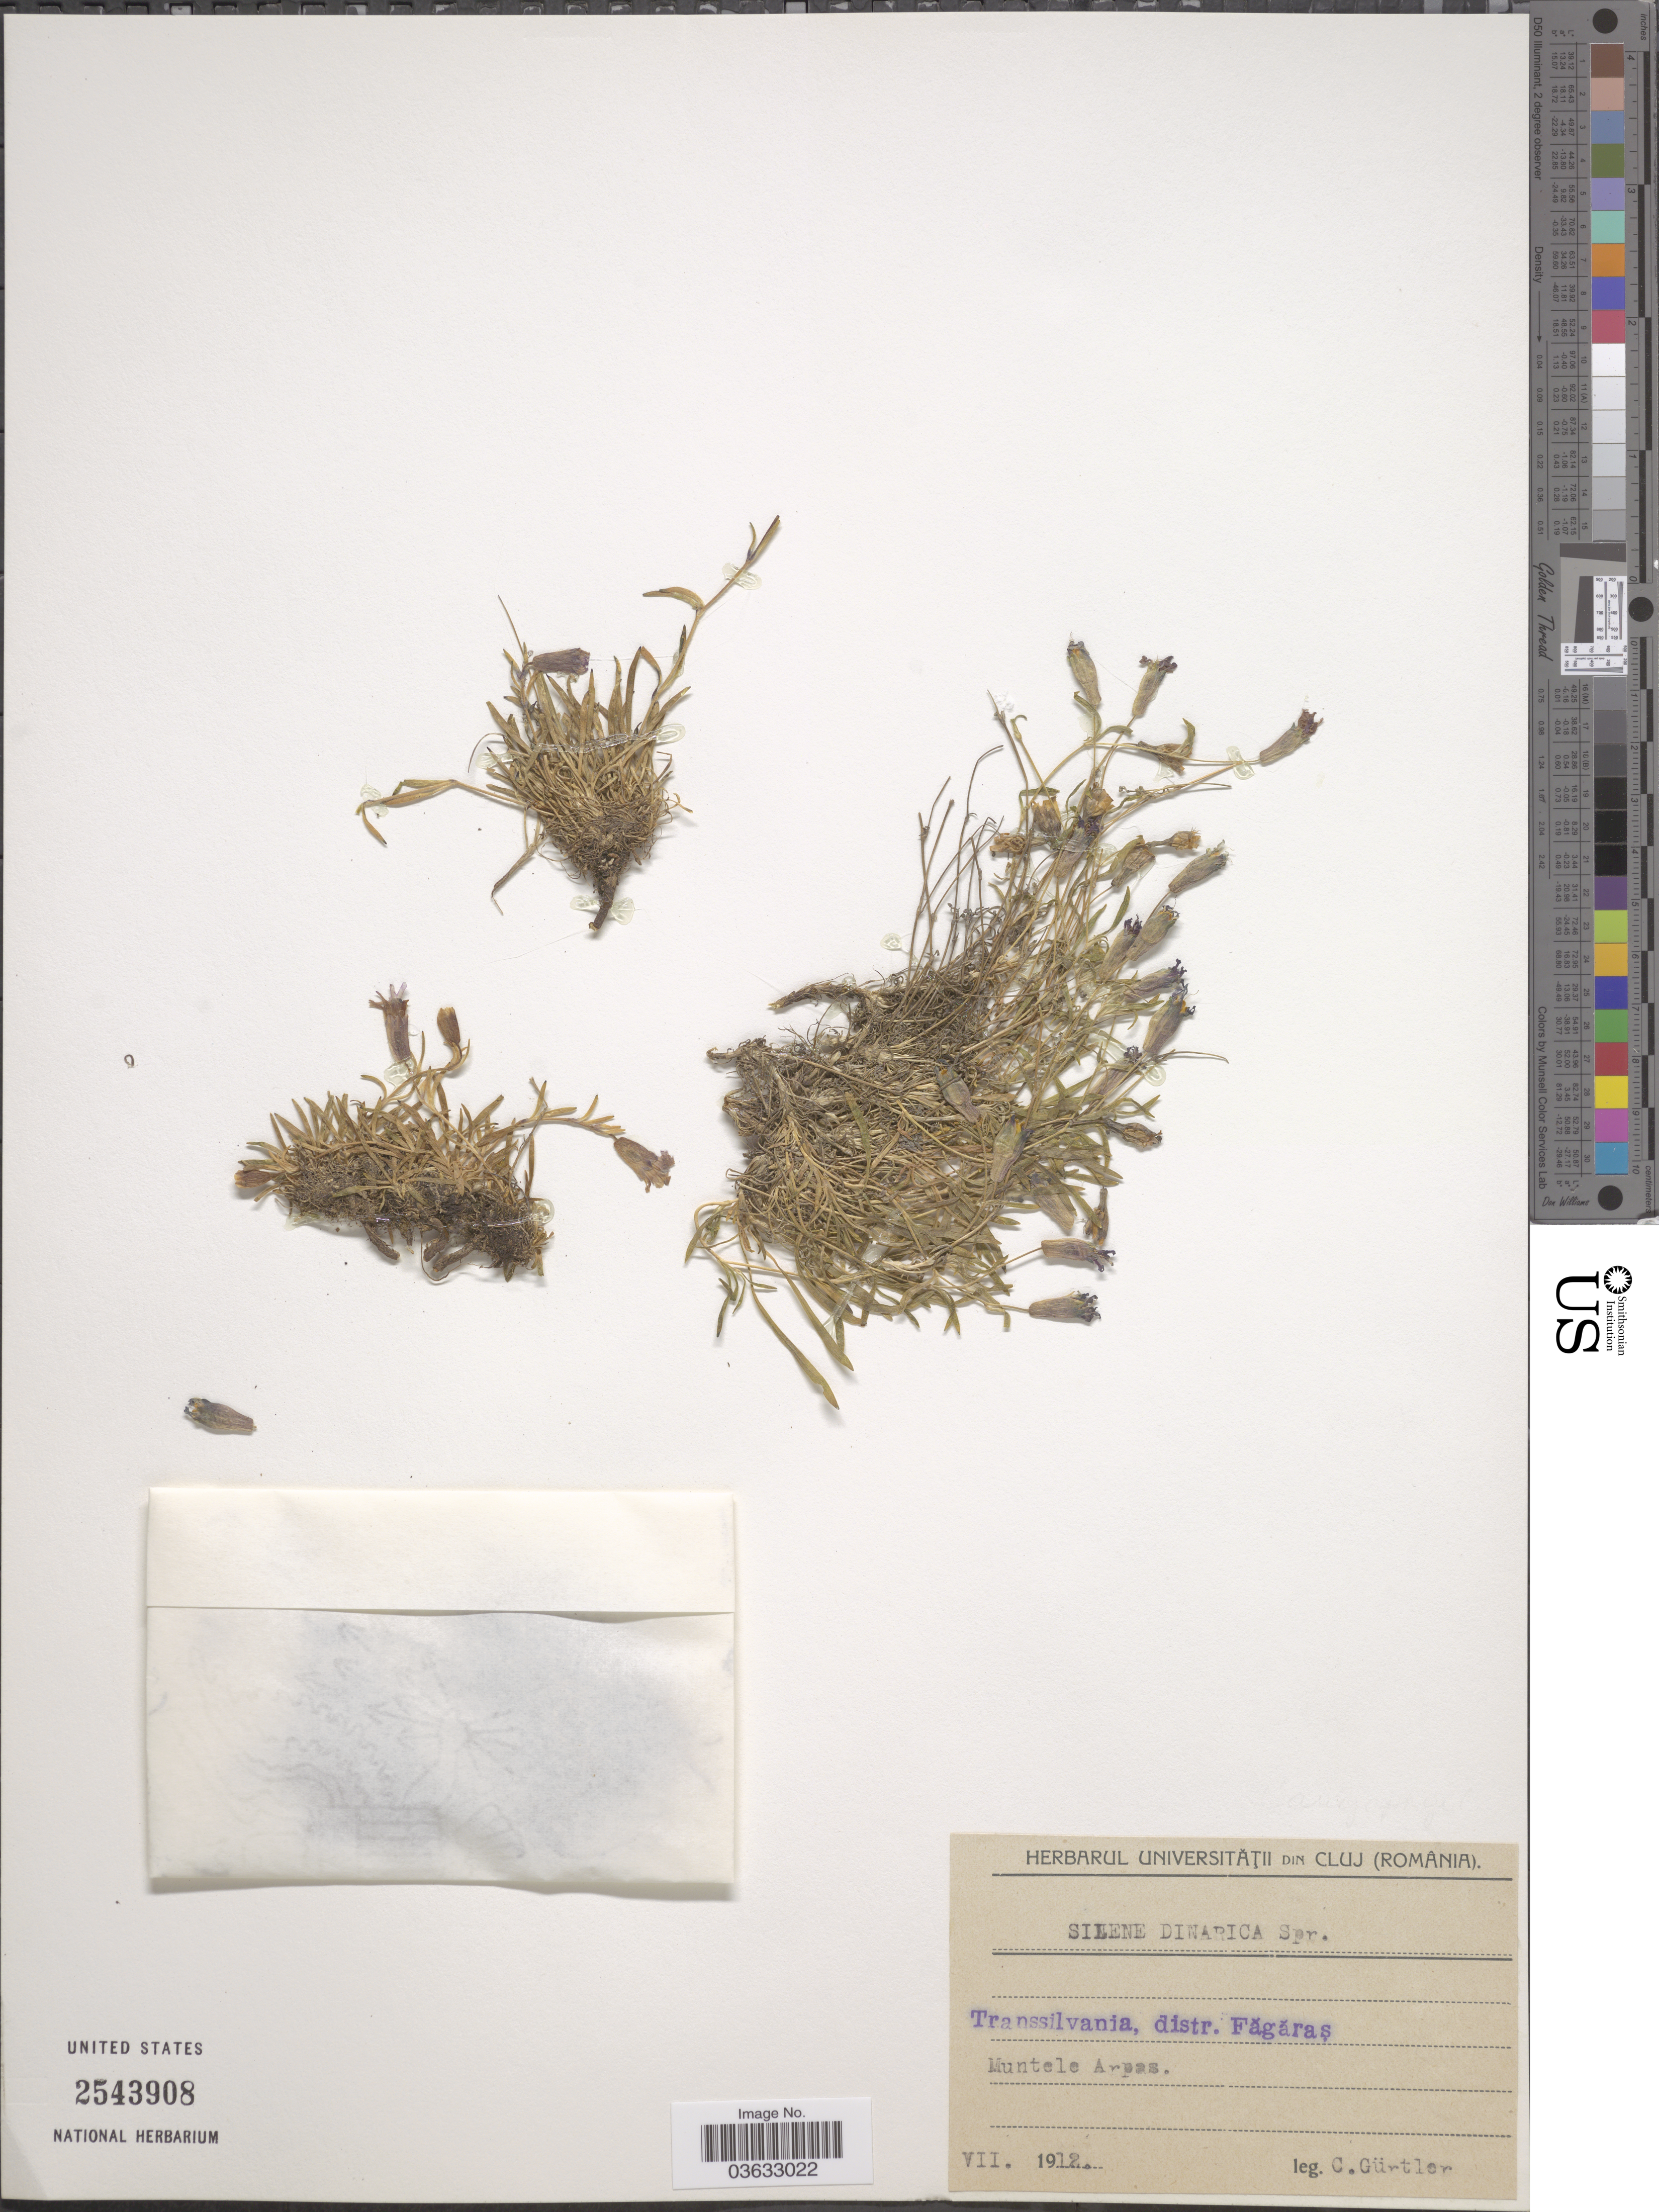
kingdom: Plantae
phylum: Tracheophyta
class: Magnoliopsida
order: Caryophyllales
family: Caryophyllaceae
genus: Silene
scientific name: Silene dinarica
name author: Spreng.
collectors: C. Gürtler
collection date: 1912-07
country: Romania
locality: Transsilvania, distr. Fagaras. Muntele Arpas.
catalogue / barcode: US 2543908